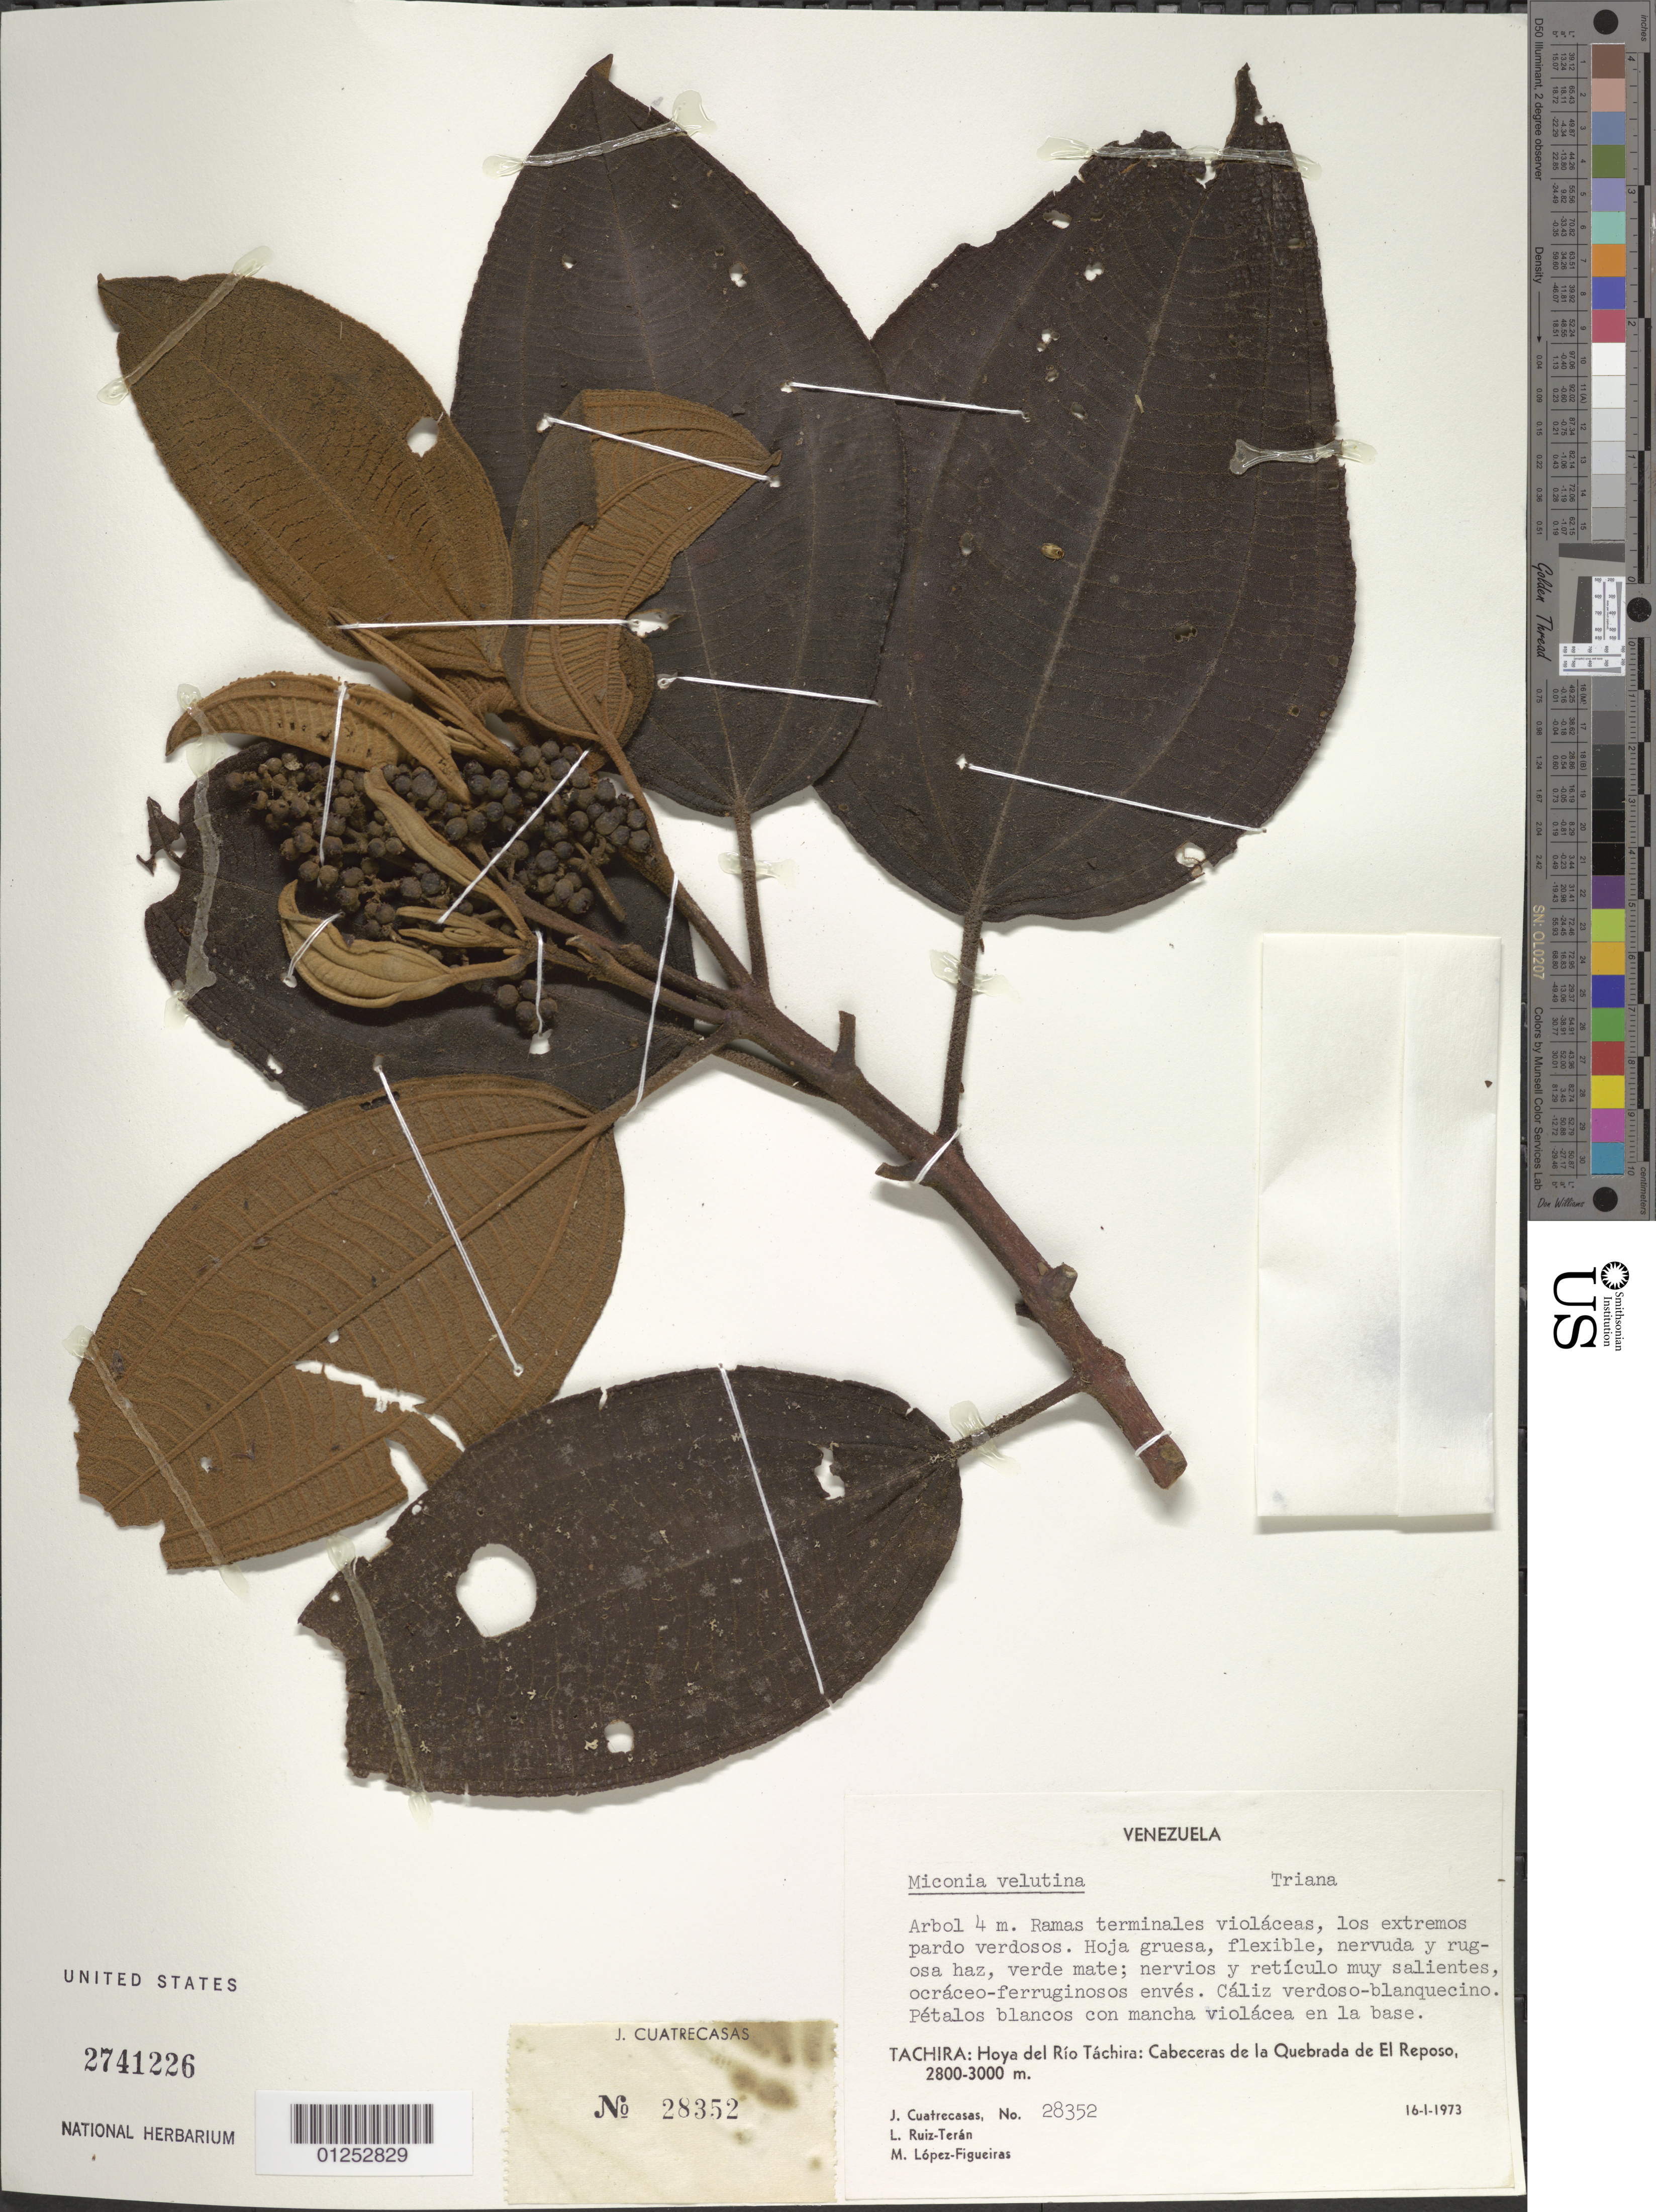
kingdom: Plantae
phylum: Tracheophyta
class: Magnoliopsida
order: Myrtales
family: Melastomataceae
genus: Miconia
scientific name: Miconia velutina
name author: Triana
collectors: J. Cuatrecasas, L. E. Ruíz-Terán & M. López Figueiras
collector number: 28352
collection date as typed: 16 Jan 1973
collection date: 1973-01-16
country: Venezuela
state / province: Tachira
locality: Hoya del Río Tachira: cabeceras de la Quebrada de El Reposo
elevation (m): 2800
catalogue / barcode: US 2741226